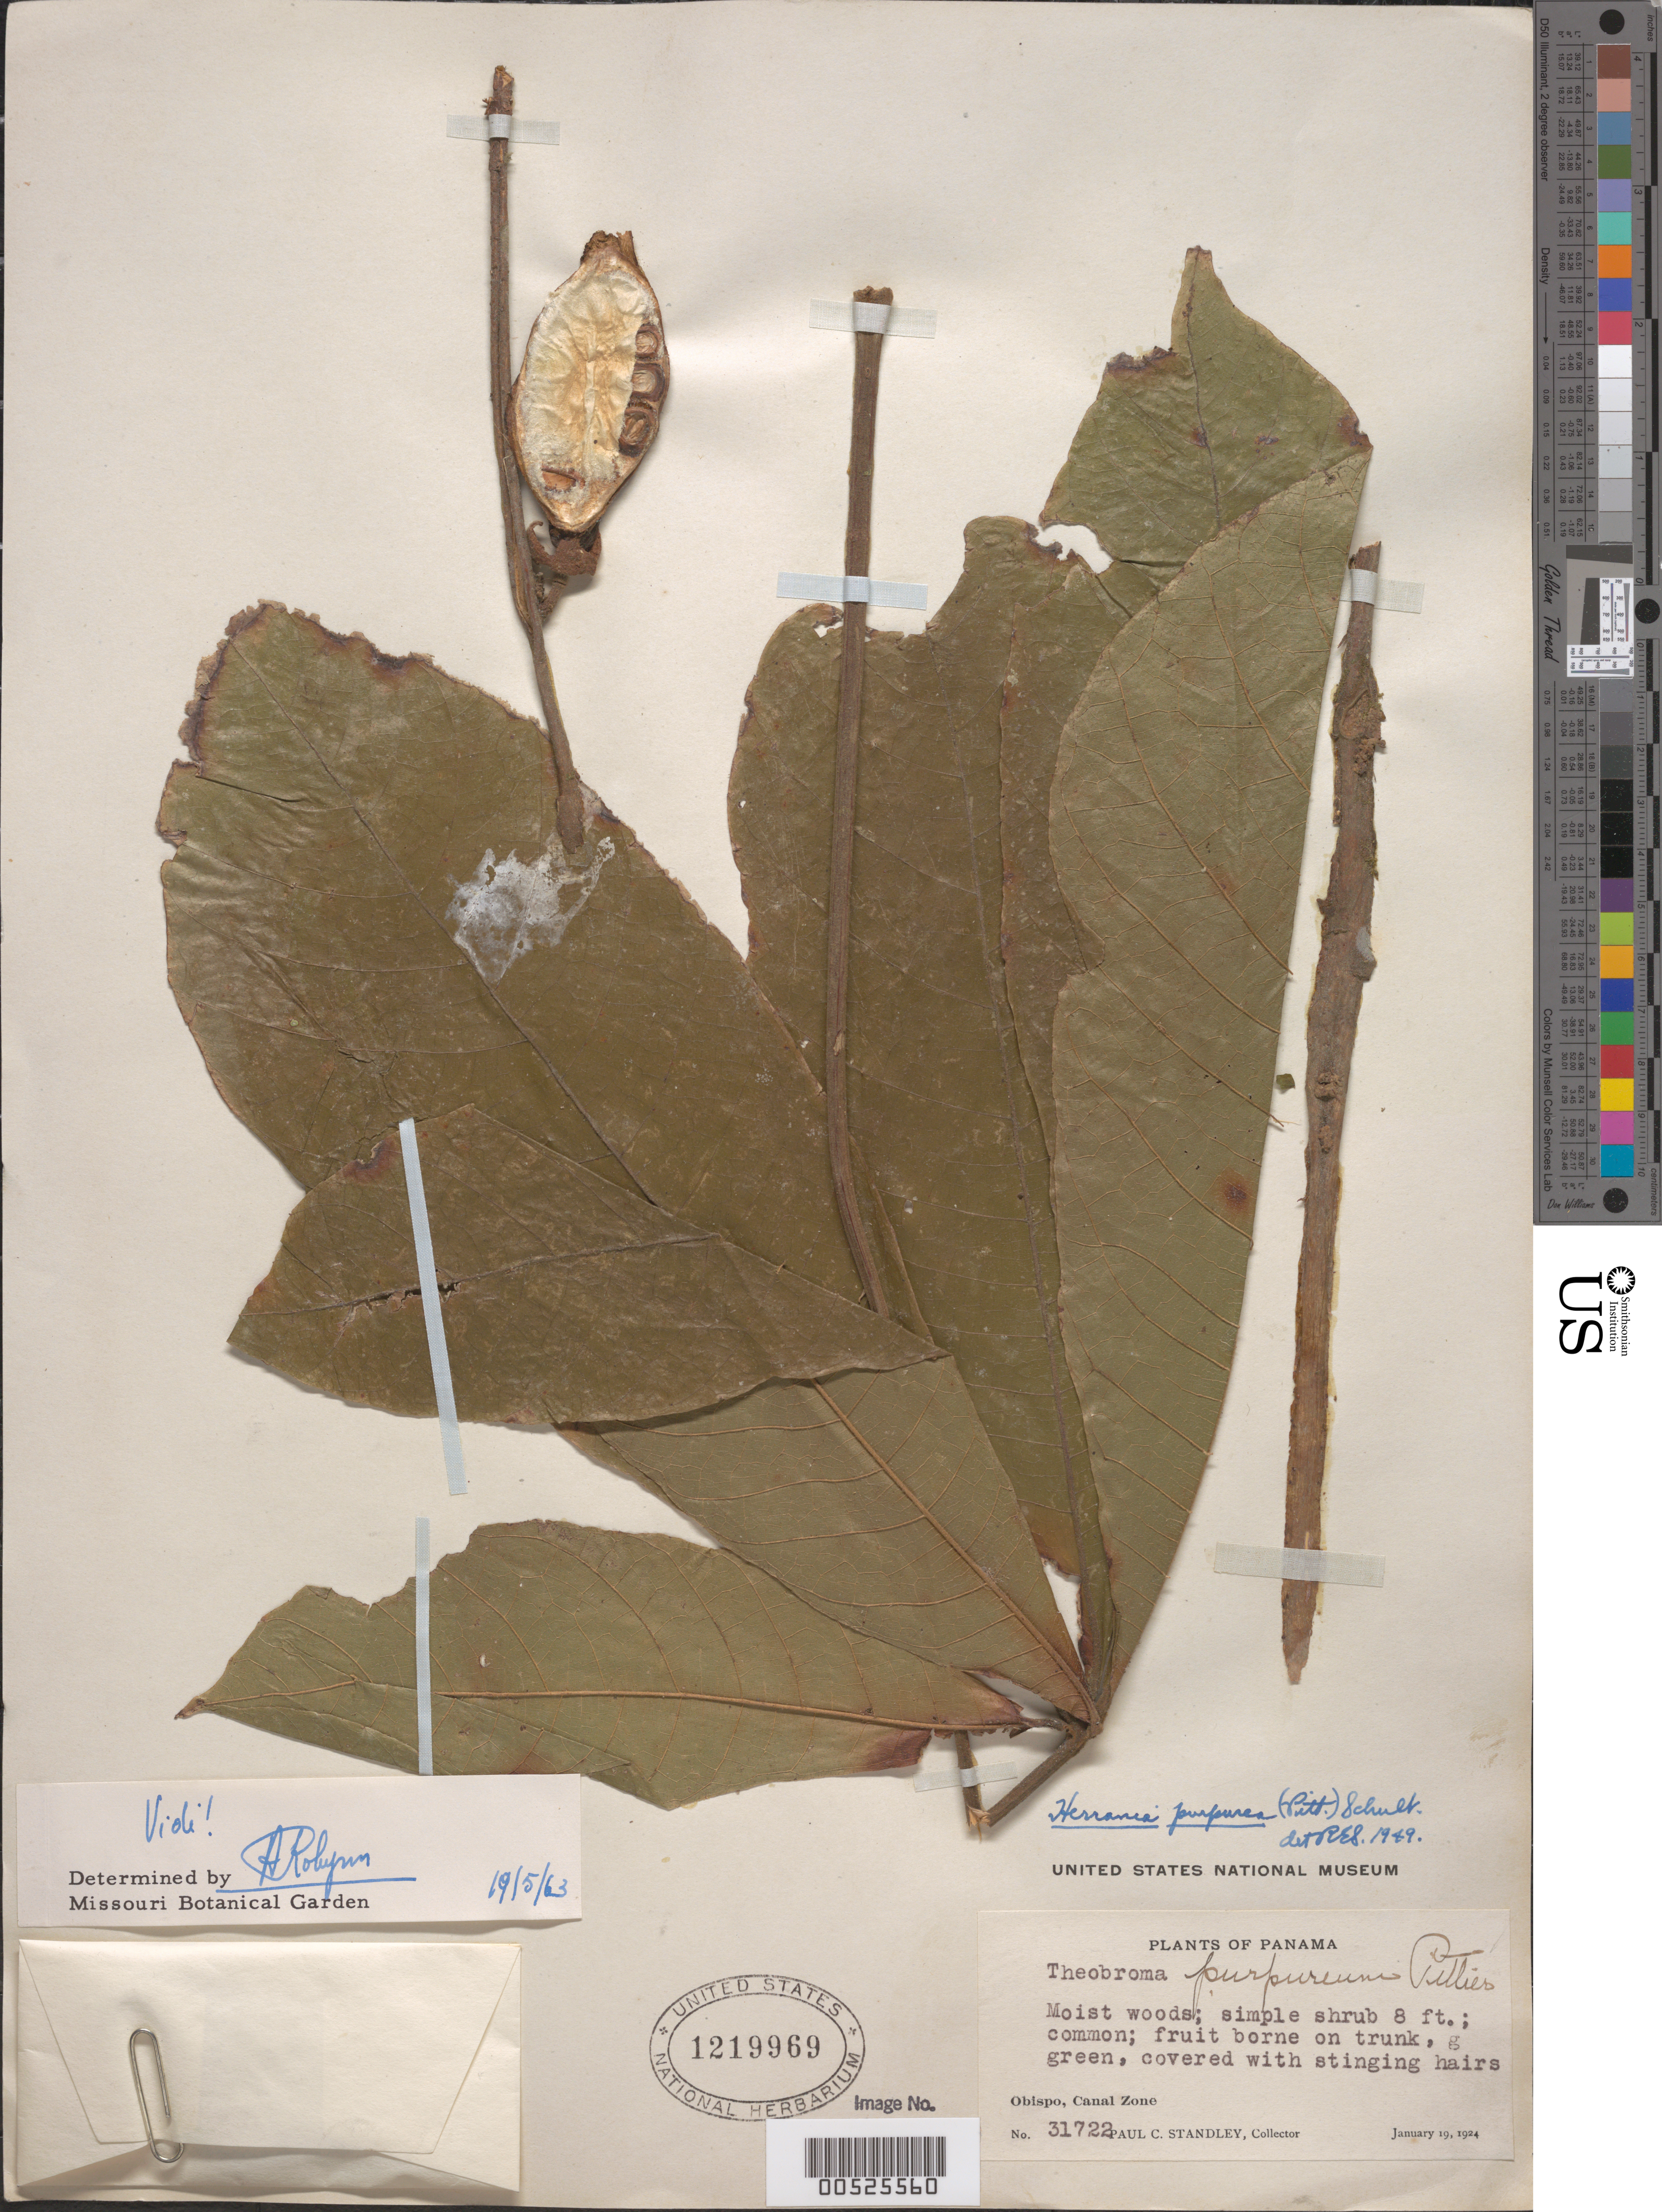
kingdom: Plantae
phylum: Tracheophyta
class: Magnoliopsida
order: Malvales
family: Malvaceae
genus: Theobroma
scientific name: Theobroma purpureum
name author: Pittier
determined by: Dorr, L. J., (BOT), Smithsonian Institution - National Museum of Natural History (UNITED STATES)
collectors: P. C. Standley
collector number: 31722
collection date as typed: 19 Jan 1924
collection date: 1924-01-19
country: Panama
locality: Obispo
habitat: Moist woods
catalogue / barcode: US 1219969